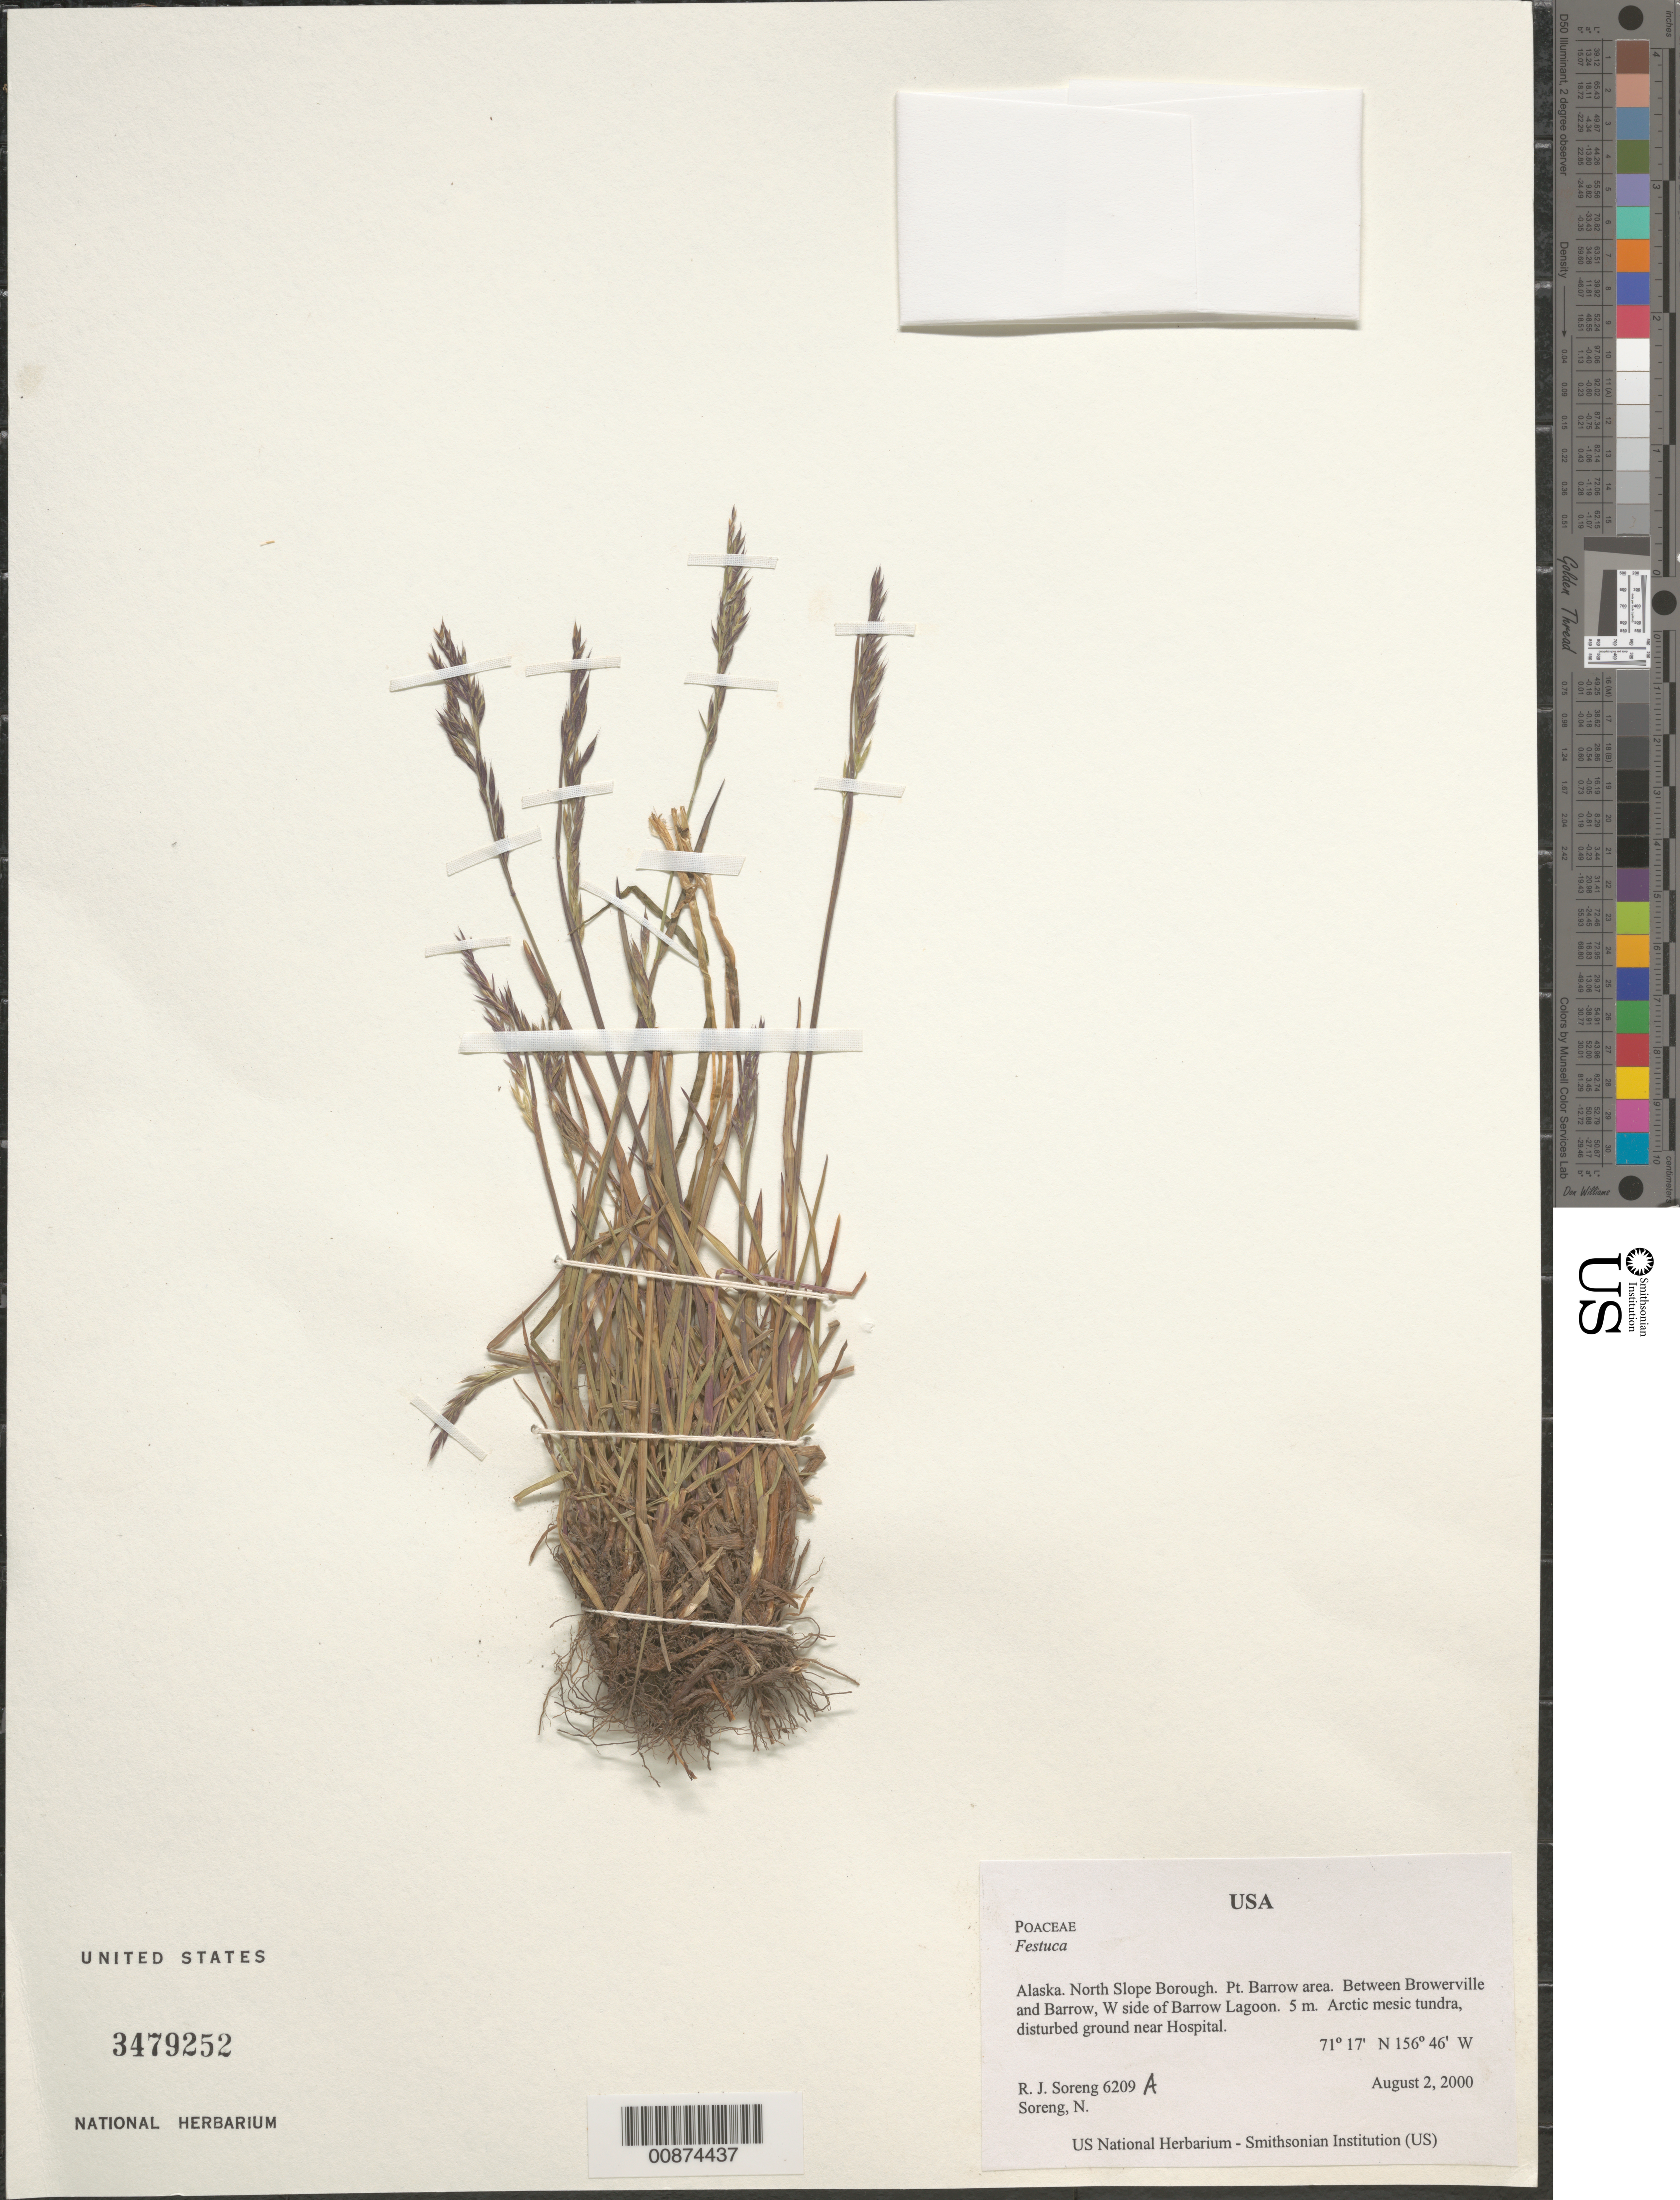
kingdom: Plantae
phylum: Tracheophyta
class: Liliopsida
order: Poales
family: Poaceae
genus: Festuca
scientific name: Festuca sp.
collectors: R. J. Soreng & N. L. Soreng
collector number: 6209-a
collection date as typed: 02 Aug 2000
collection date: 2000-08-02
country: United States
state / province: Alaska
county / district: North Slope Borough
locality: Pt. Barrow area. Between Browerville and Barrow, W side of Barrow Lagoon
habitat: Arctic mesic tundra, disturbed ground near Hospital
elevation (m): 5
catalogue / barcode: US 3479252